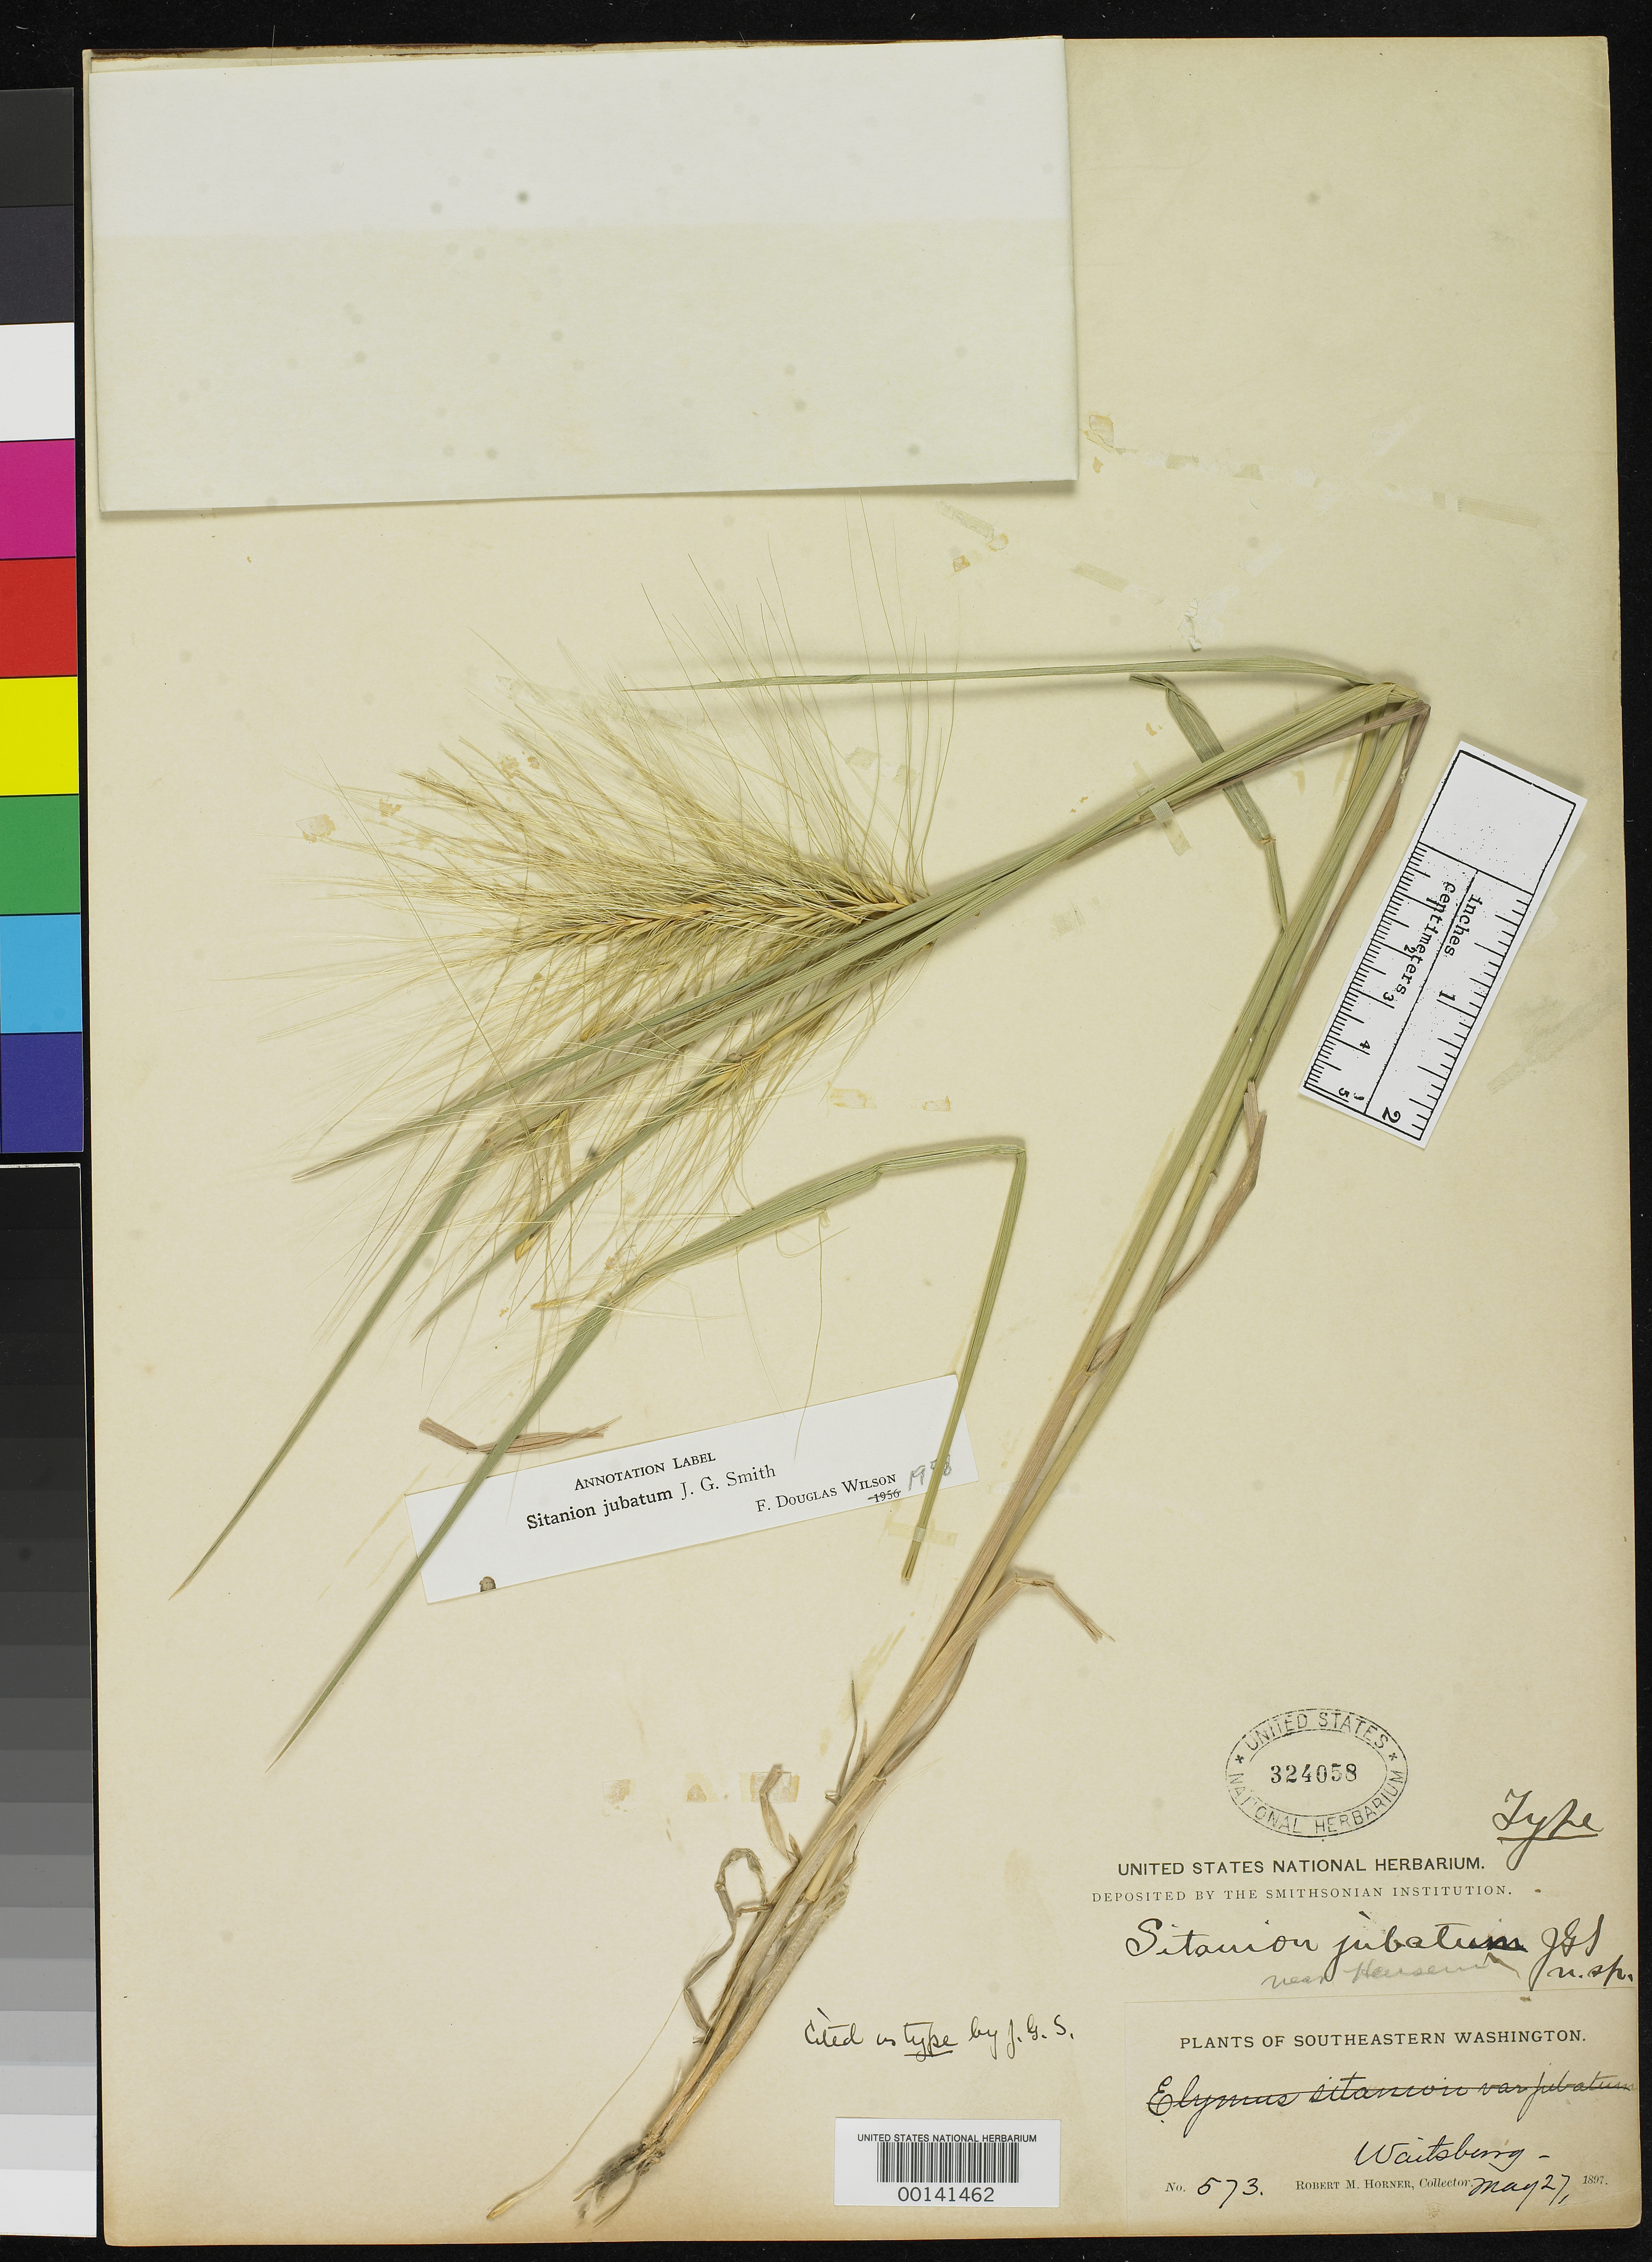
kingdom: Plantae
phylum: Tracheophyta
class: Liliopsida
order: Poales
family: Poaceae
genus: Sitanion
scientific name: Sitanion jubatum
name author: J.G. Sm.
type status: Isotype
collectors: R. Horner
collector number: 573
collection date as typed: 27 May 1897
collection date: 1897-05-27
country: United States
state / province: Washington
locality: Waitsburg.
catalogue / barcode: US 324058